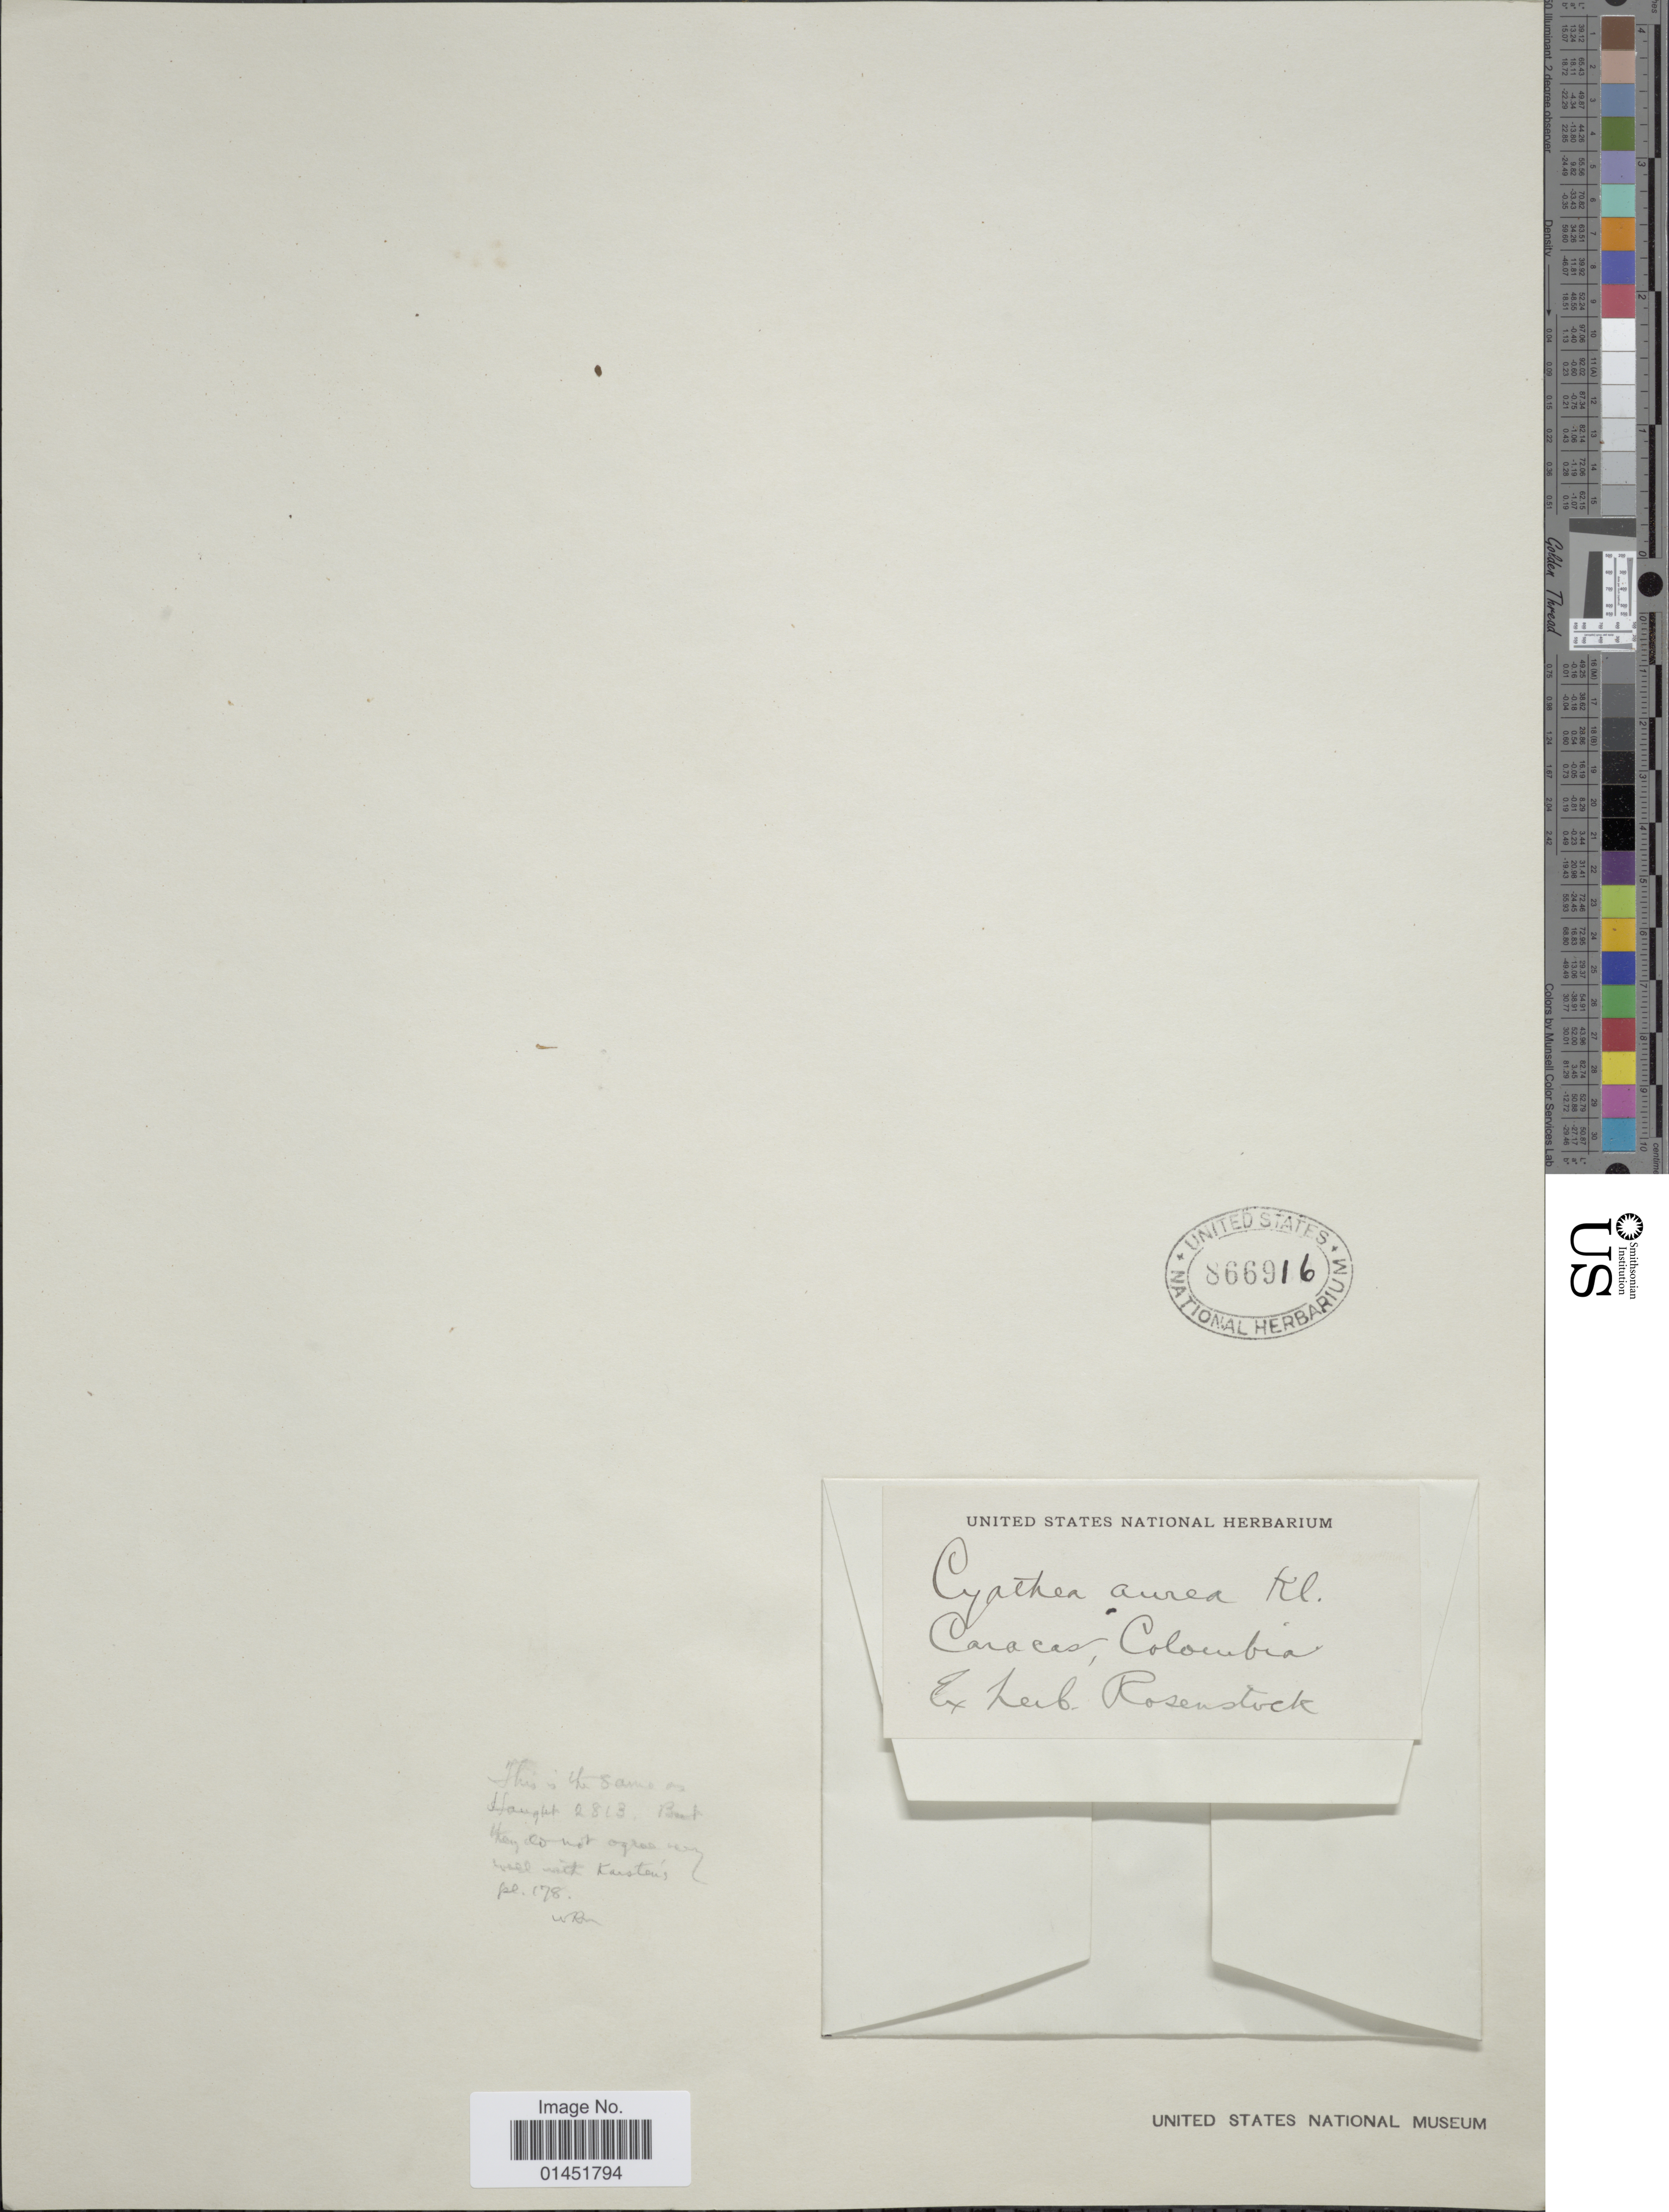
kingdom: Plantae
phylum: Tracheophyta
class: Polypodiopsida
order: Cyatheales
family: Cyatheaceae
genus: Cyathea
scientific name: Cyathea fulva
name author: (M. Martens & Galeotti) Fée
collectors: ex herb. Rosenstock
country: Colombia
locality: Caracas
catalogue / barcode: US 866916